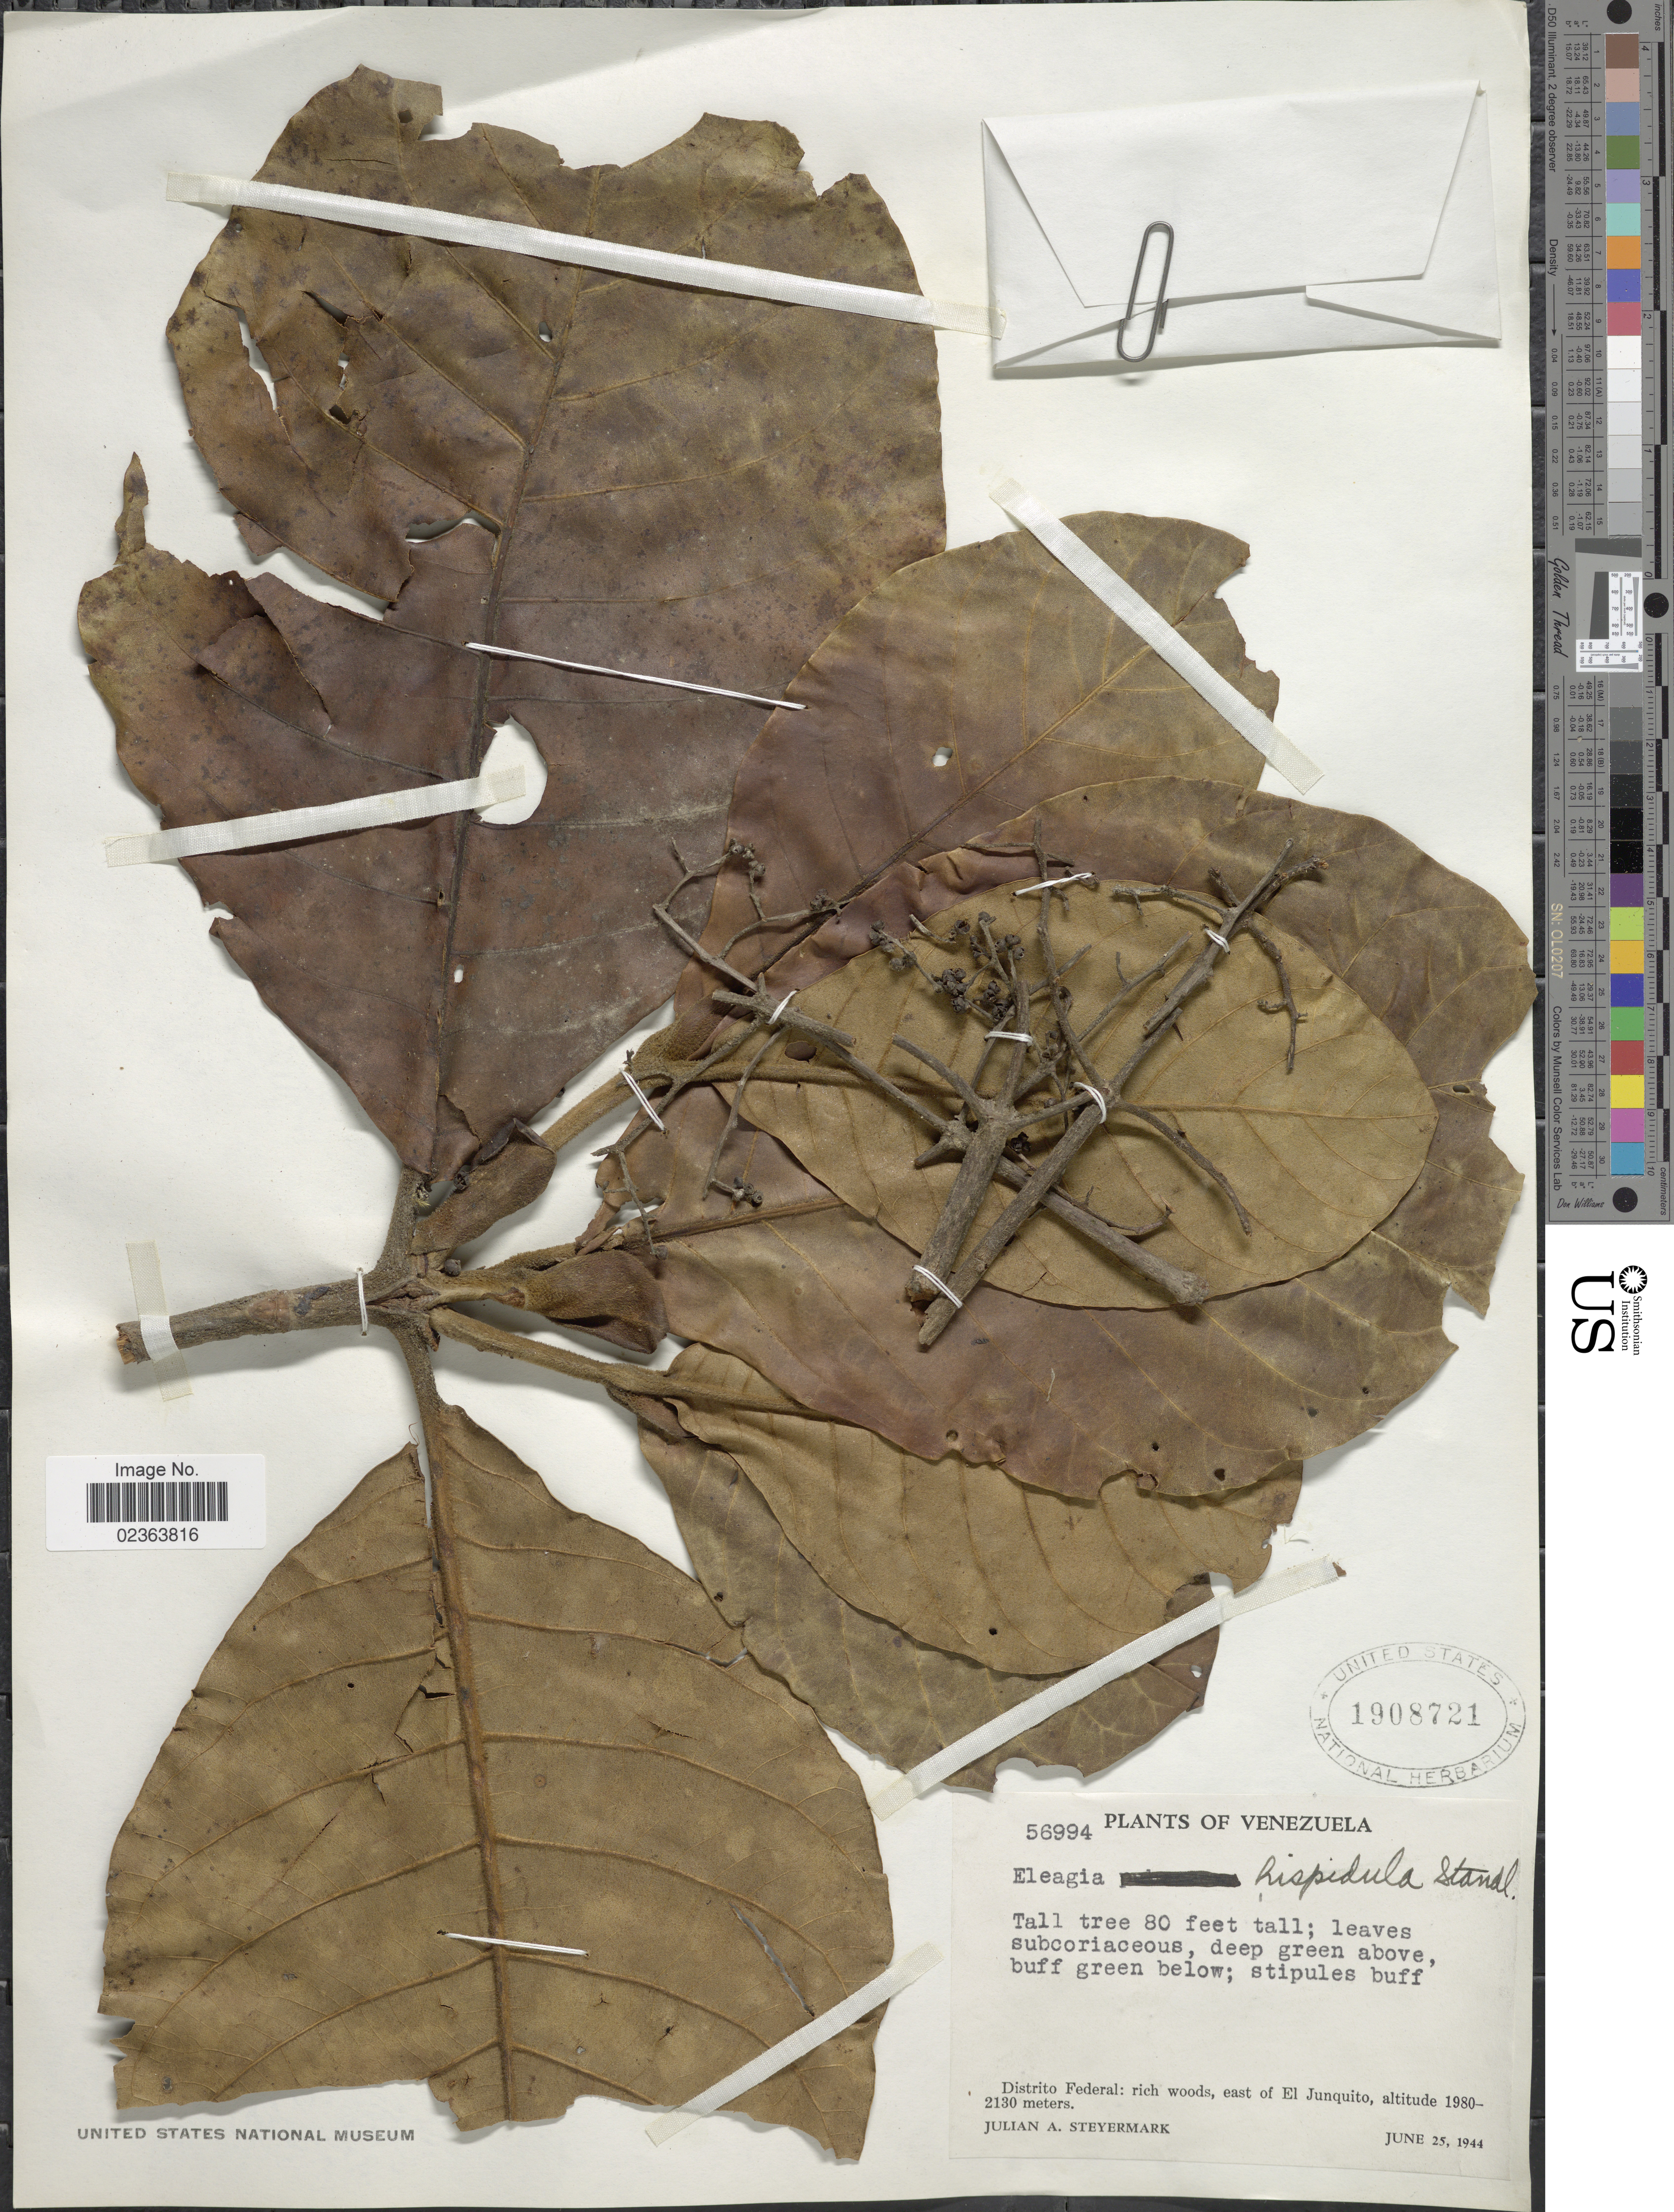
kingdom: Plantae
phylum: Tracheophyta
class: Magnoliopsida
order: Gentianales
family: Rubiaceae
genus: Elaeagia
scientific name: Elaeagia hispidula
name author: Standl.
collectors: J. Steyermark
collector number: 56994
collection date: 1944-06-25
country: Venezuela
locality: Distrito Federal, rich woods, east of El Junquito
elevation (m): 1980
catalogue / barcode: US 1908721